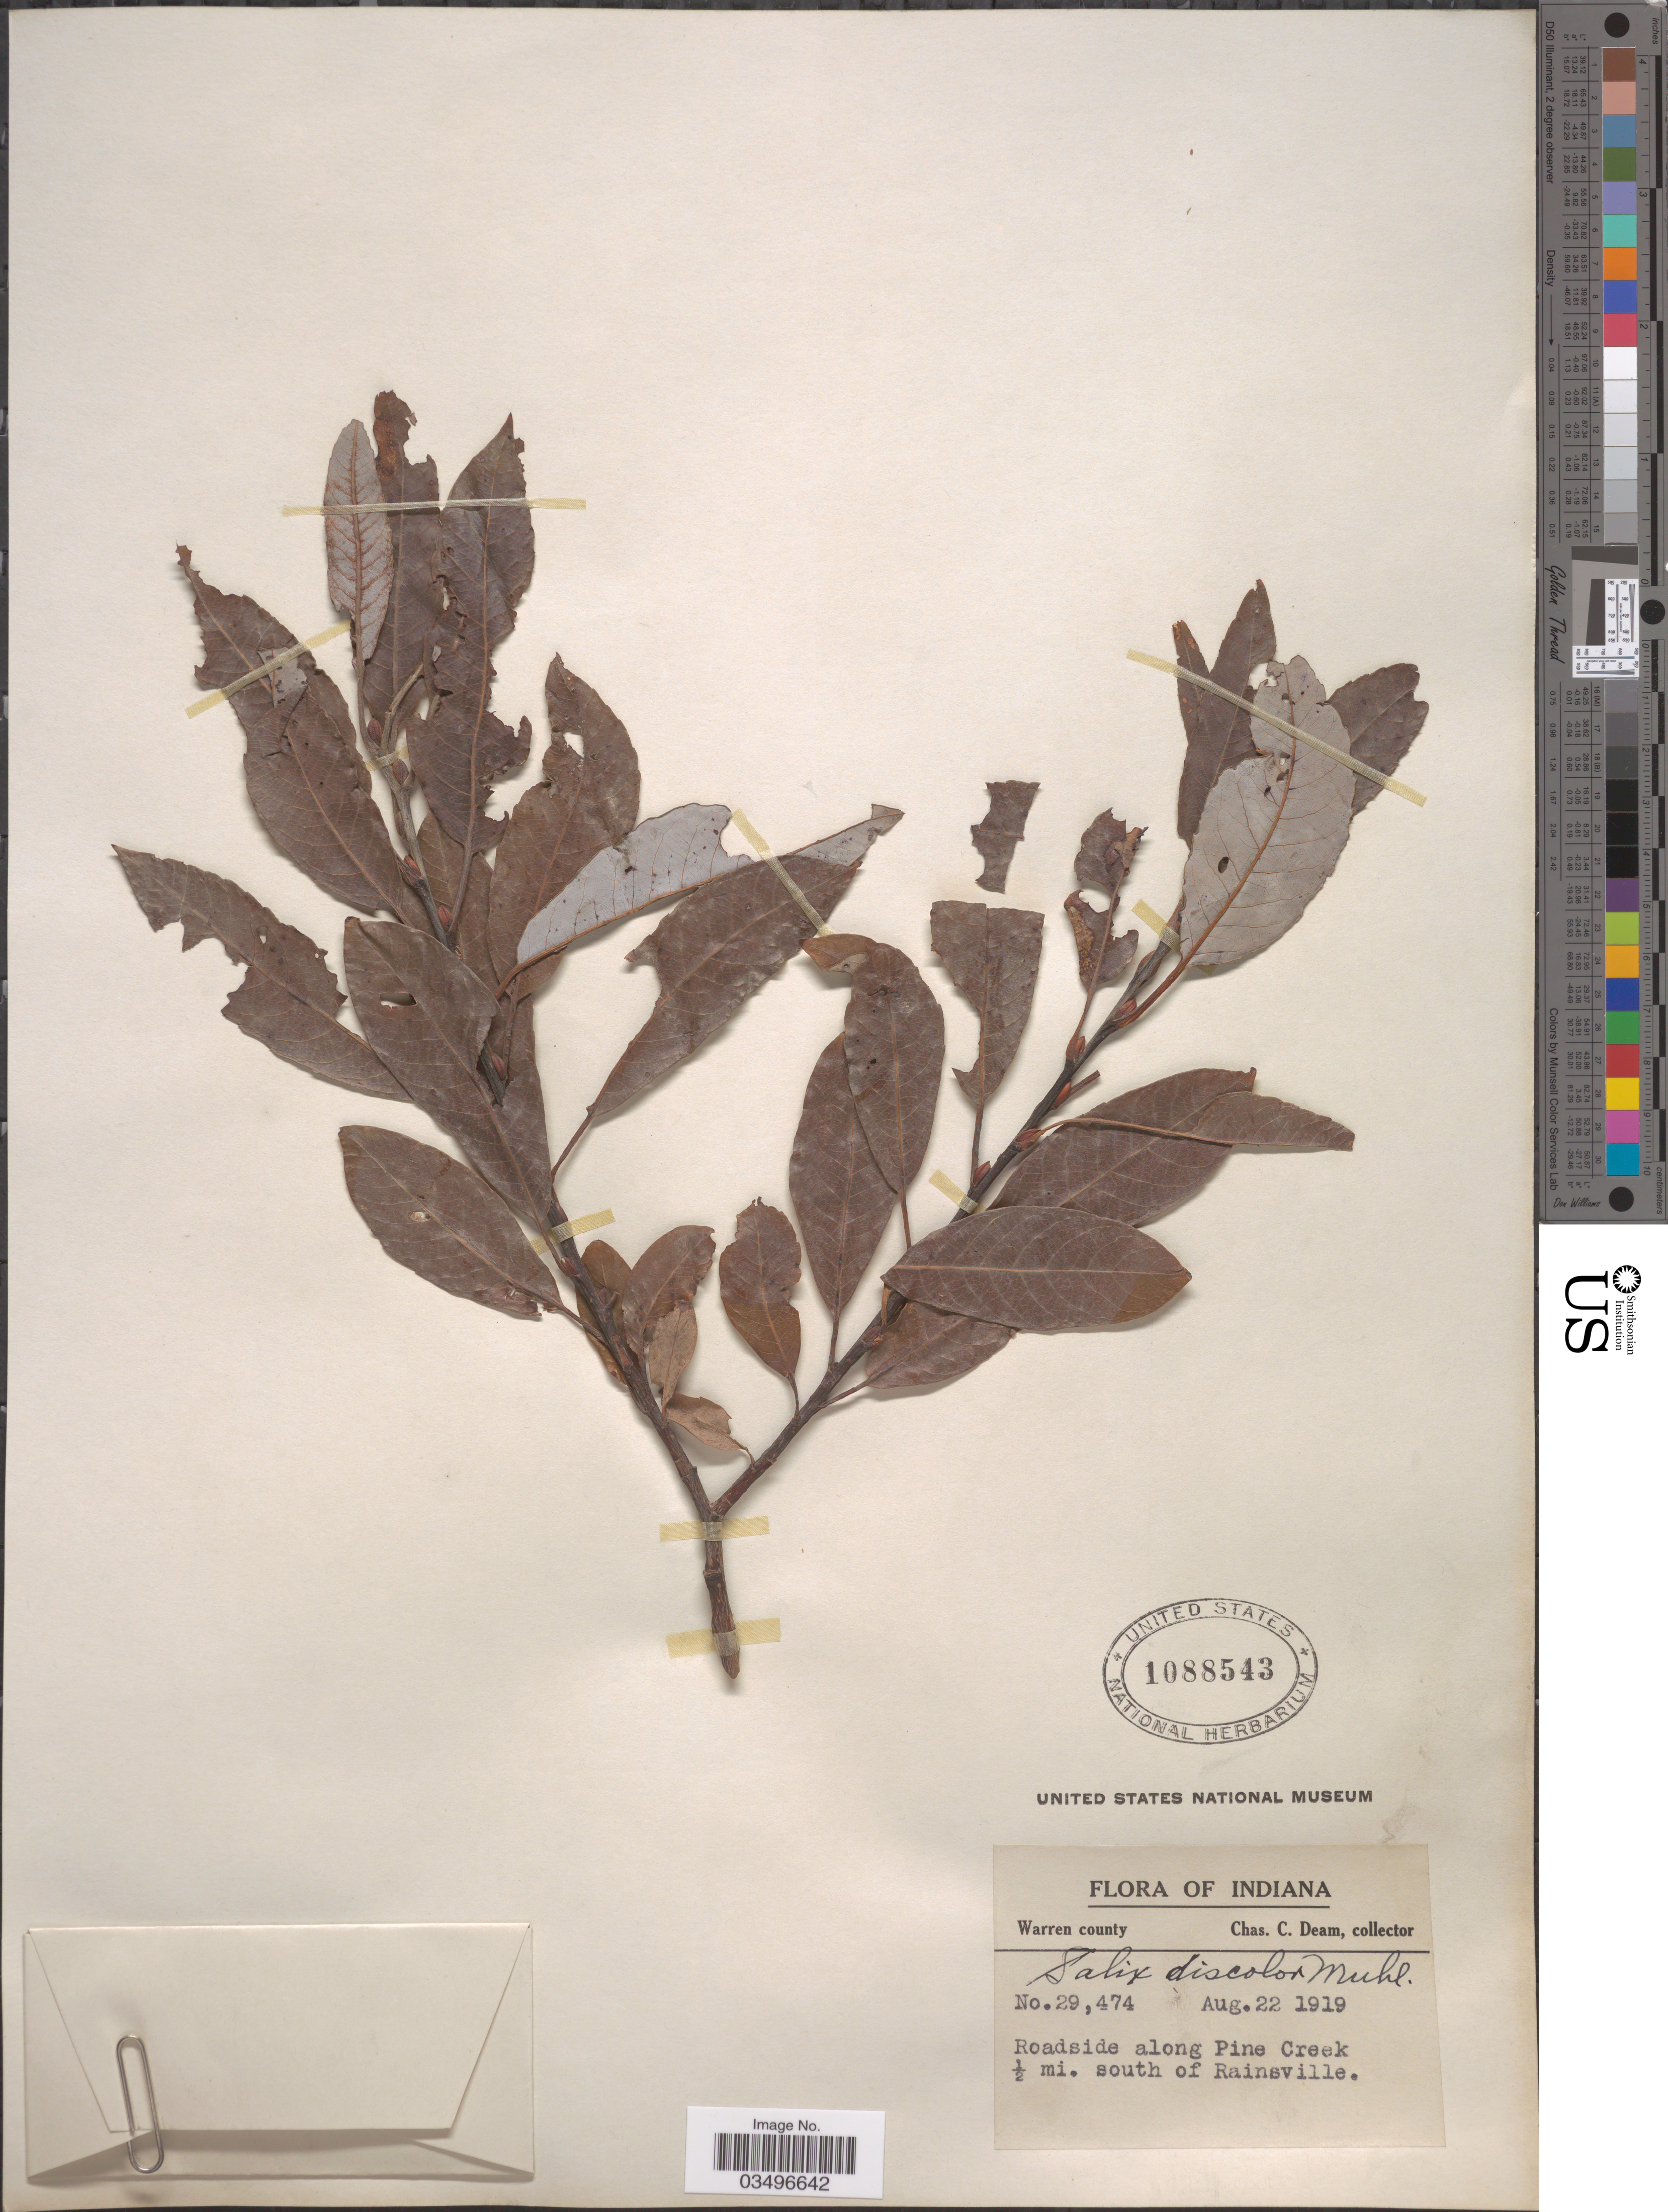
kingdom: Plantae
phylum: Tracheophyta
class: Magnoliopsida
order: Malpighiales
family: Salicaceae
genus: Salix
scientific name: Salix discolor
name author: Muhl.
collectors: C. C. Deam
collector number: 29474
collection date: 1919-08-22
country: United States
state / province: Indiana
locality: Warren county. Roadside along Pine Creek ½ mi. south of Rainsville.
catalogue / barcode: US 1088543